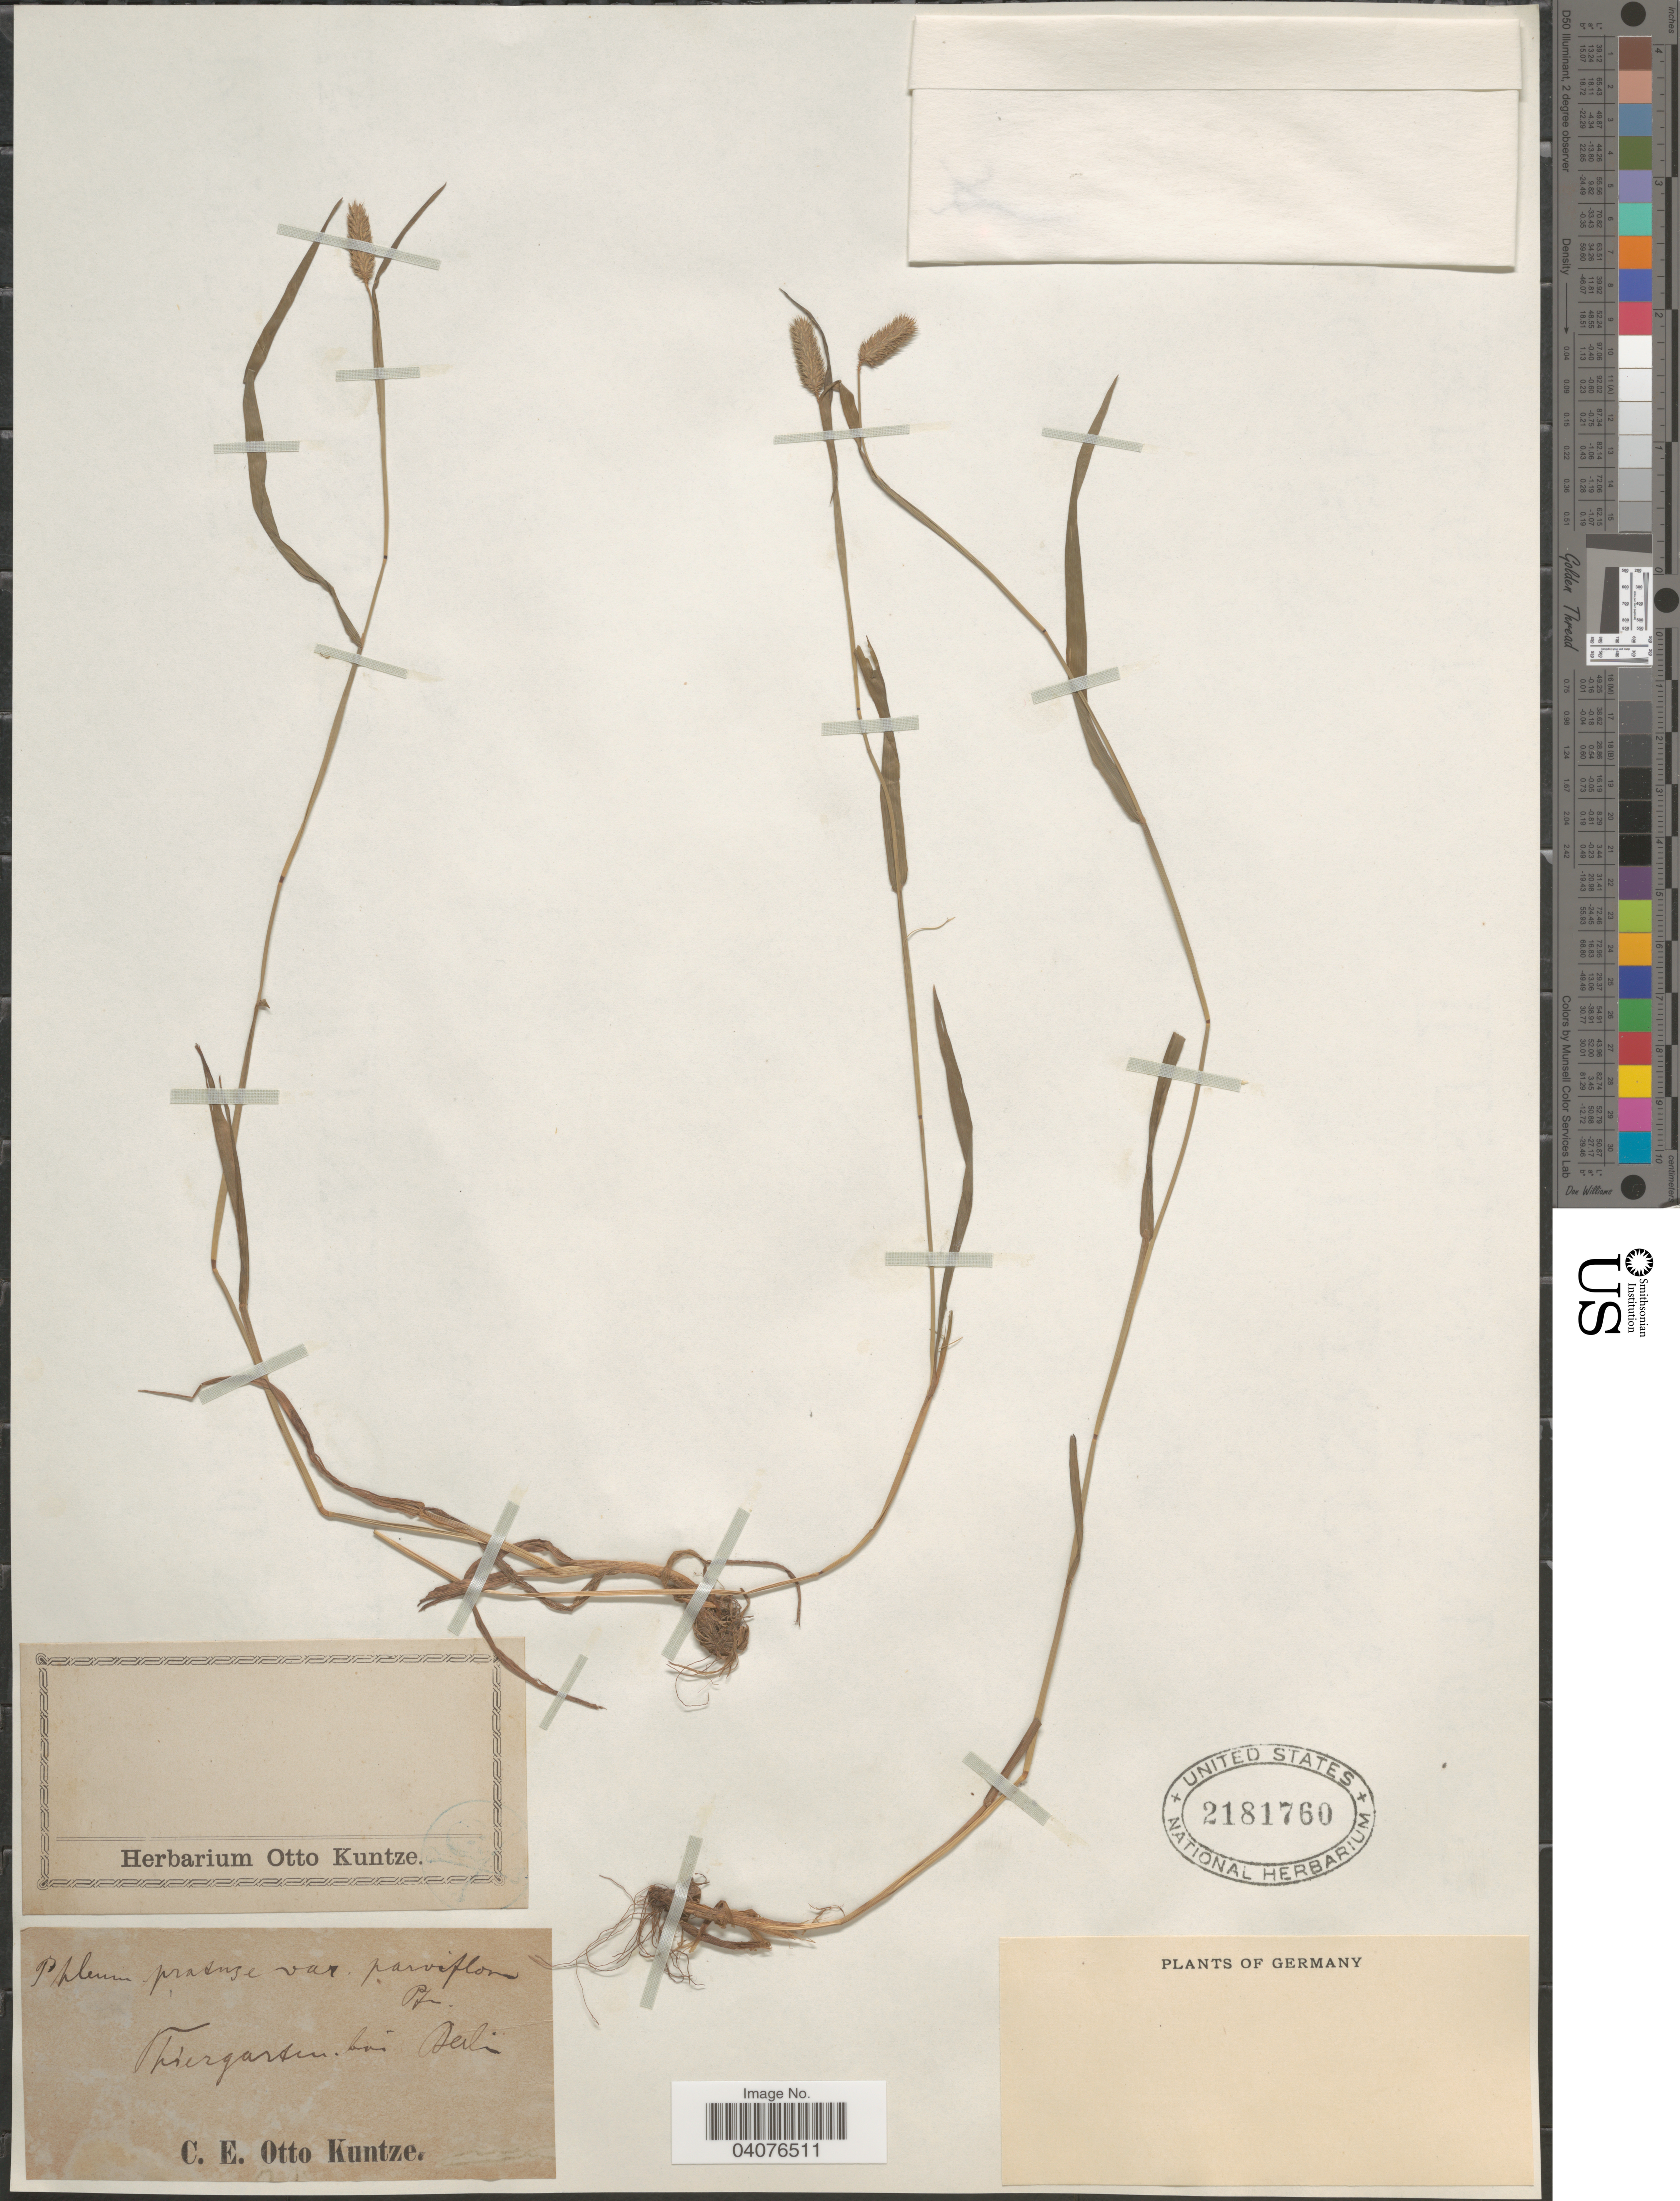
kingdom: Plantae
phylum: Tracheophyta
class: Liliopsida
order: Poales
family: Poaceae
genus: Phleum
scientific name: Phleum pratense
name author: L.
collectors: C.E.O. Kuntze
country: Germany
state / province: Berlin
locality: Thiergarten bei Berlin.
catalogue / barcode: US 2181760